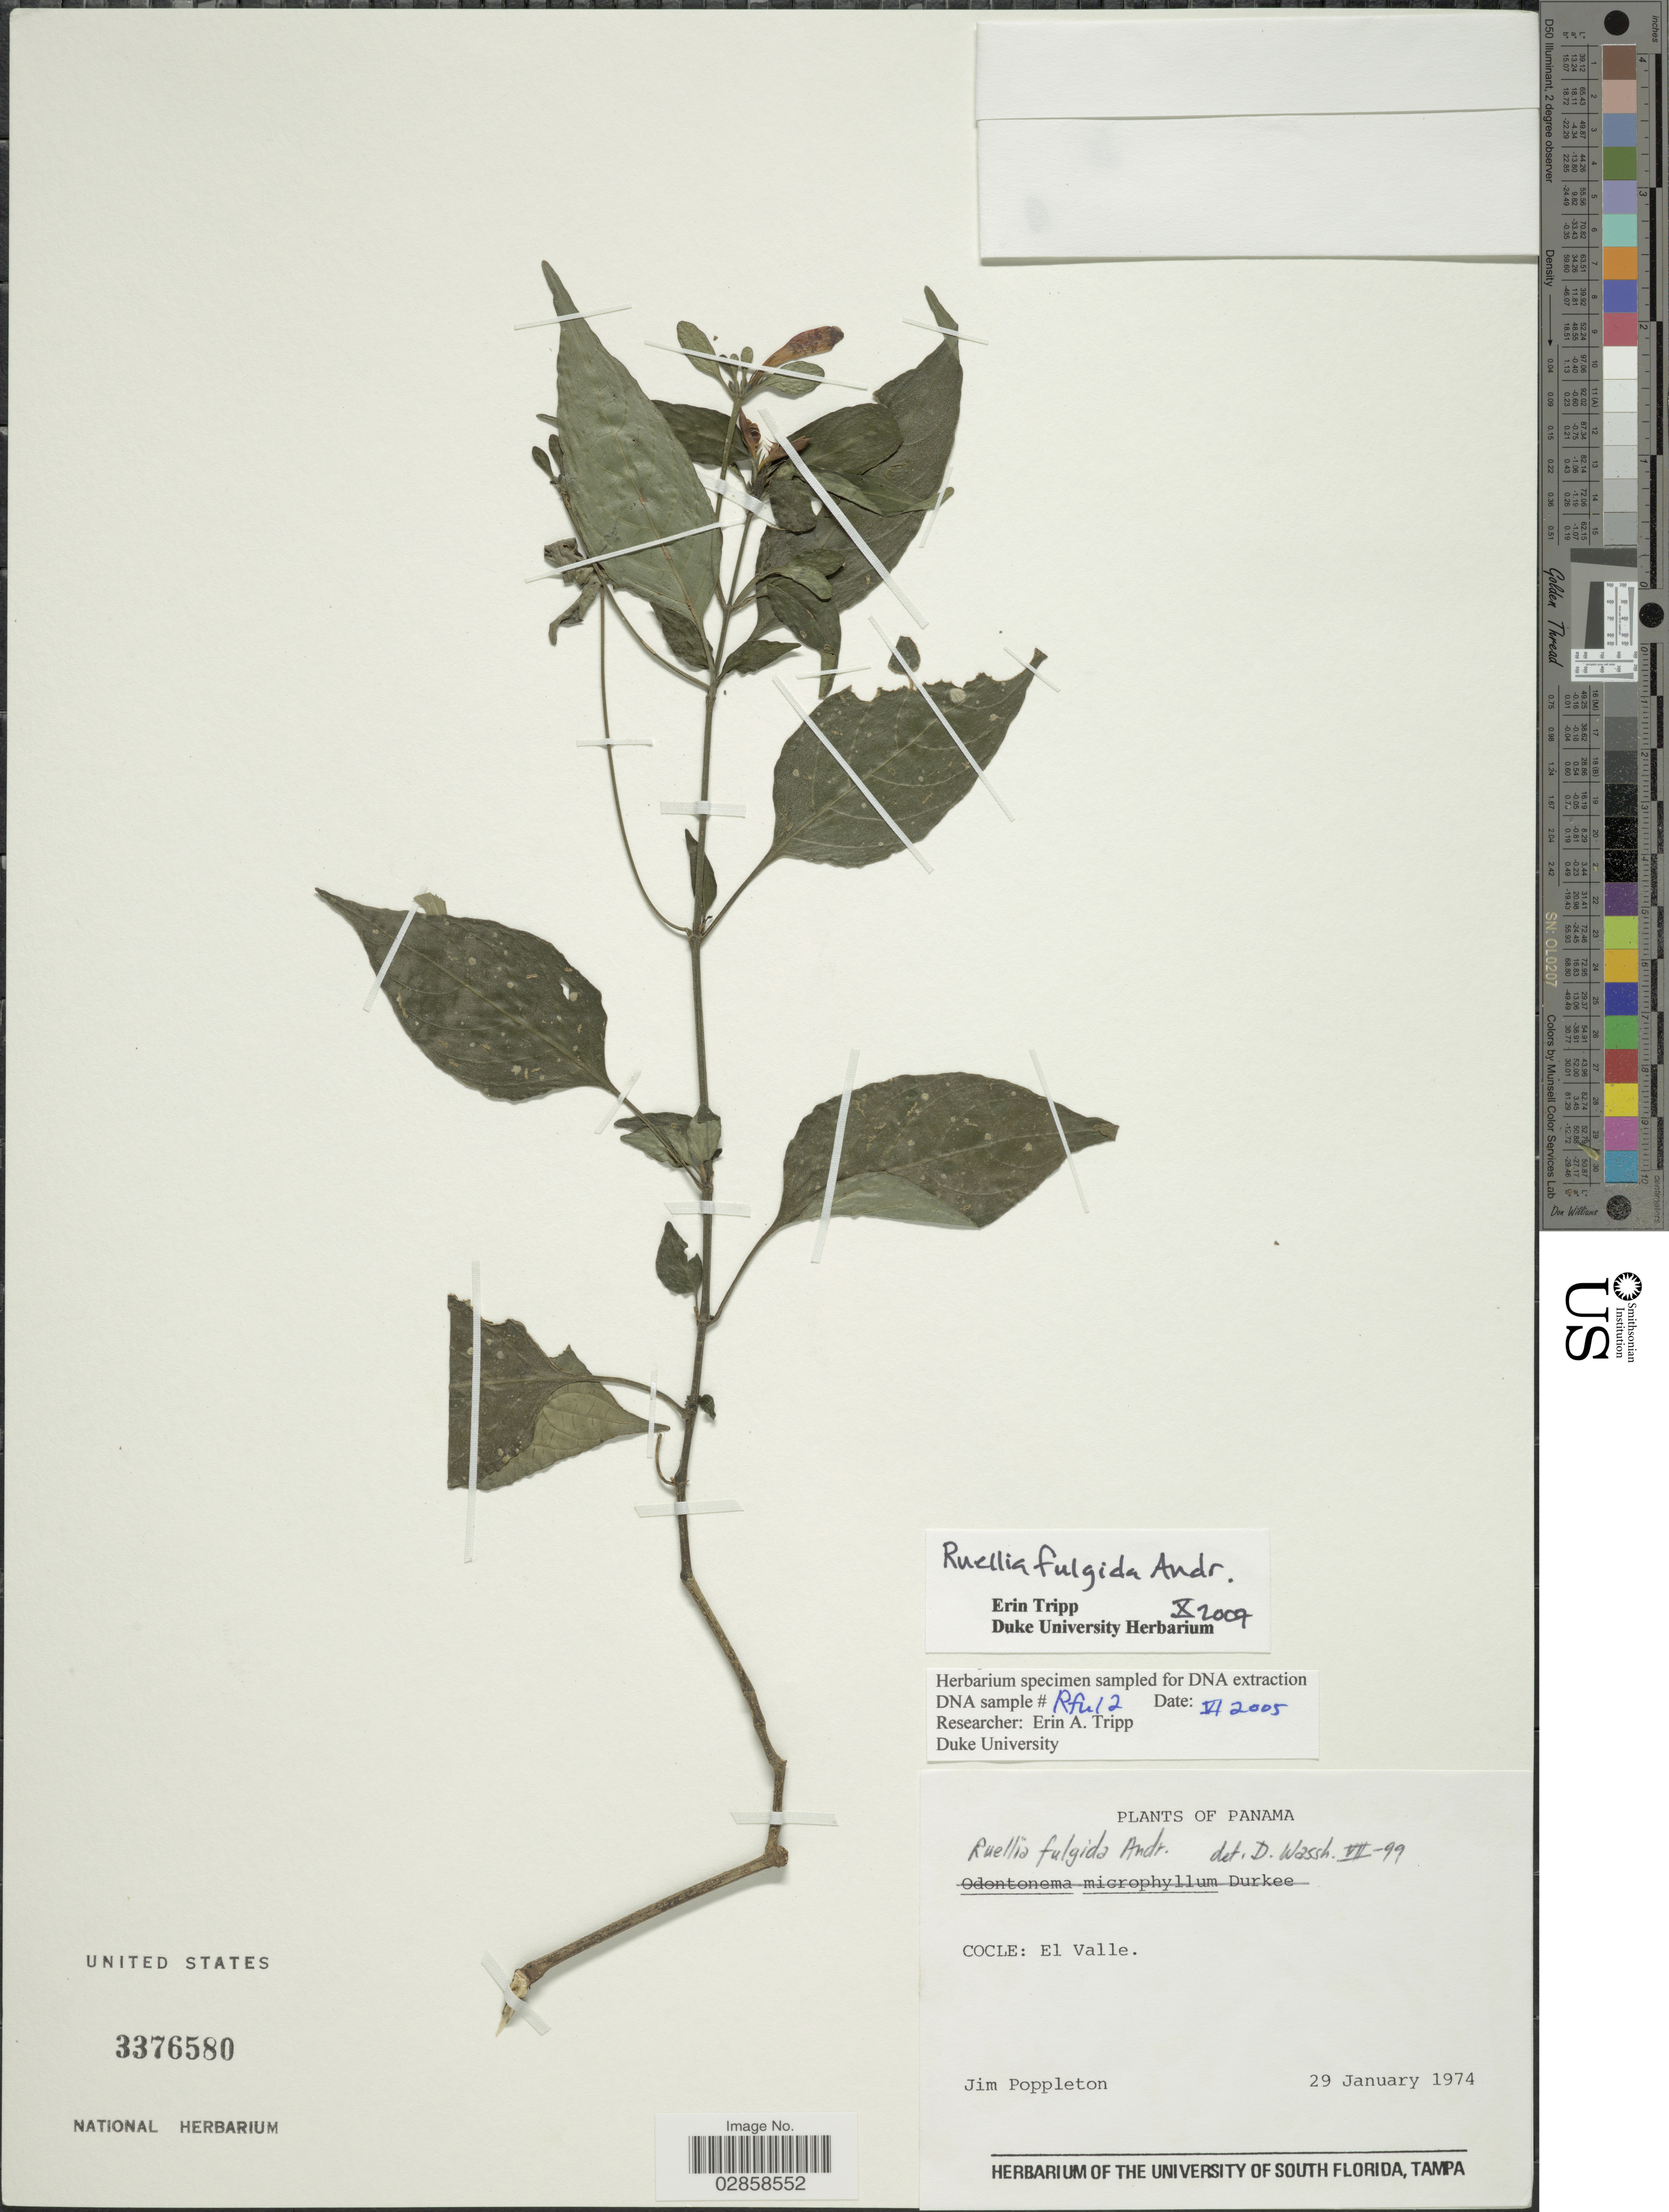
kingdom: Plantae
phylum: Tracheophyta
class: Magnoliopsida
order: Lamiales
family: Acanthaceae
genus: Ruellia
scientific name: Ruellia fulgida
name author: Andrews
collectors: J. Poppleton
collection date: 1974-01-29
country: Panama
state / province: Coclé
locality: El Valle.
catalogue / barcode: US 3376580